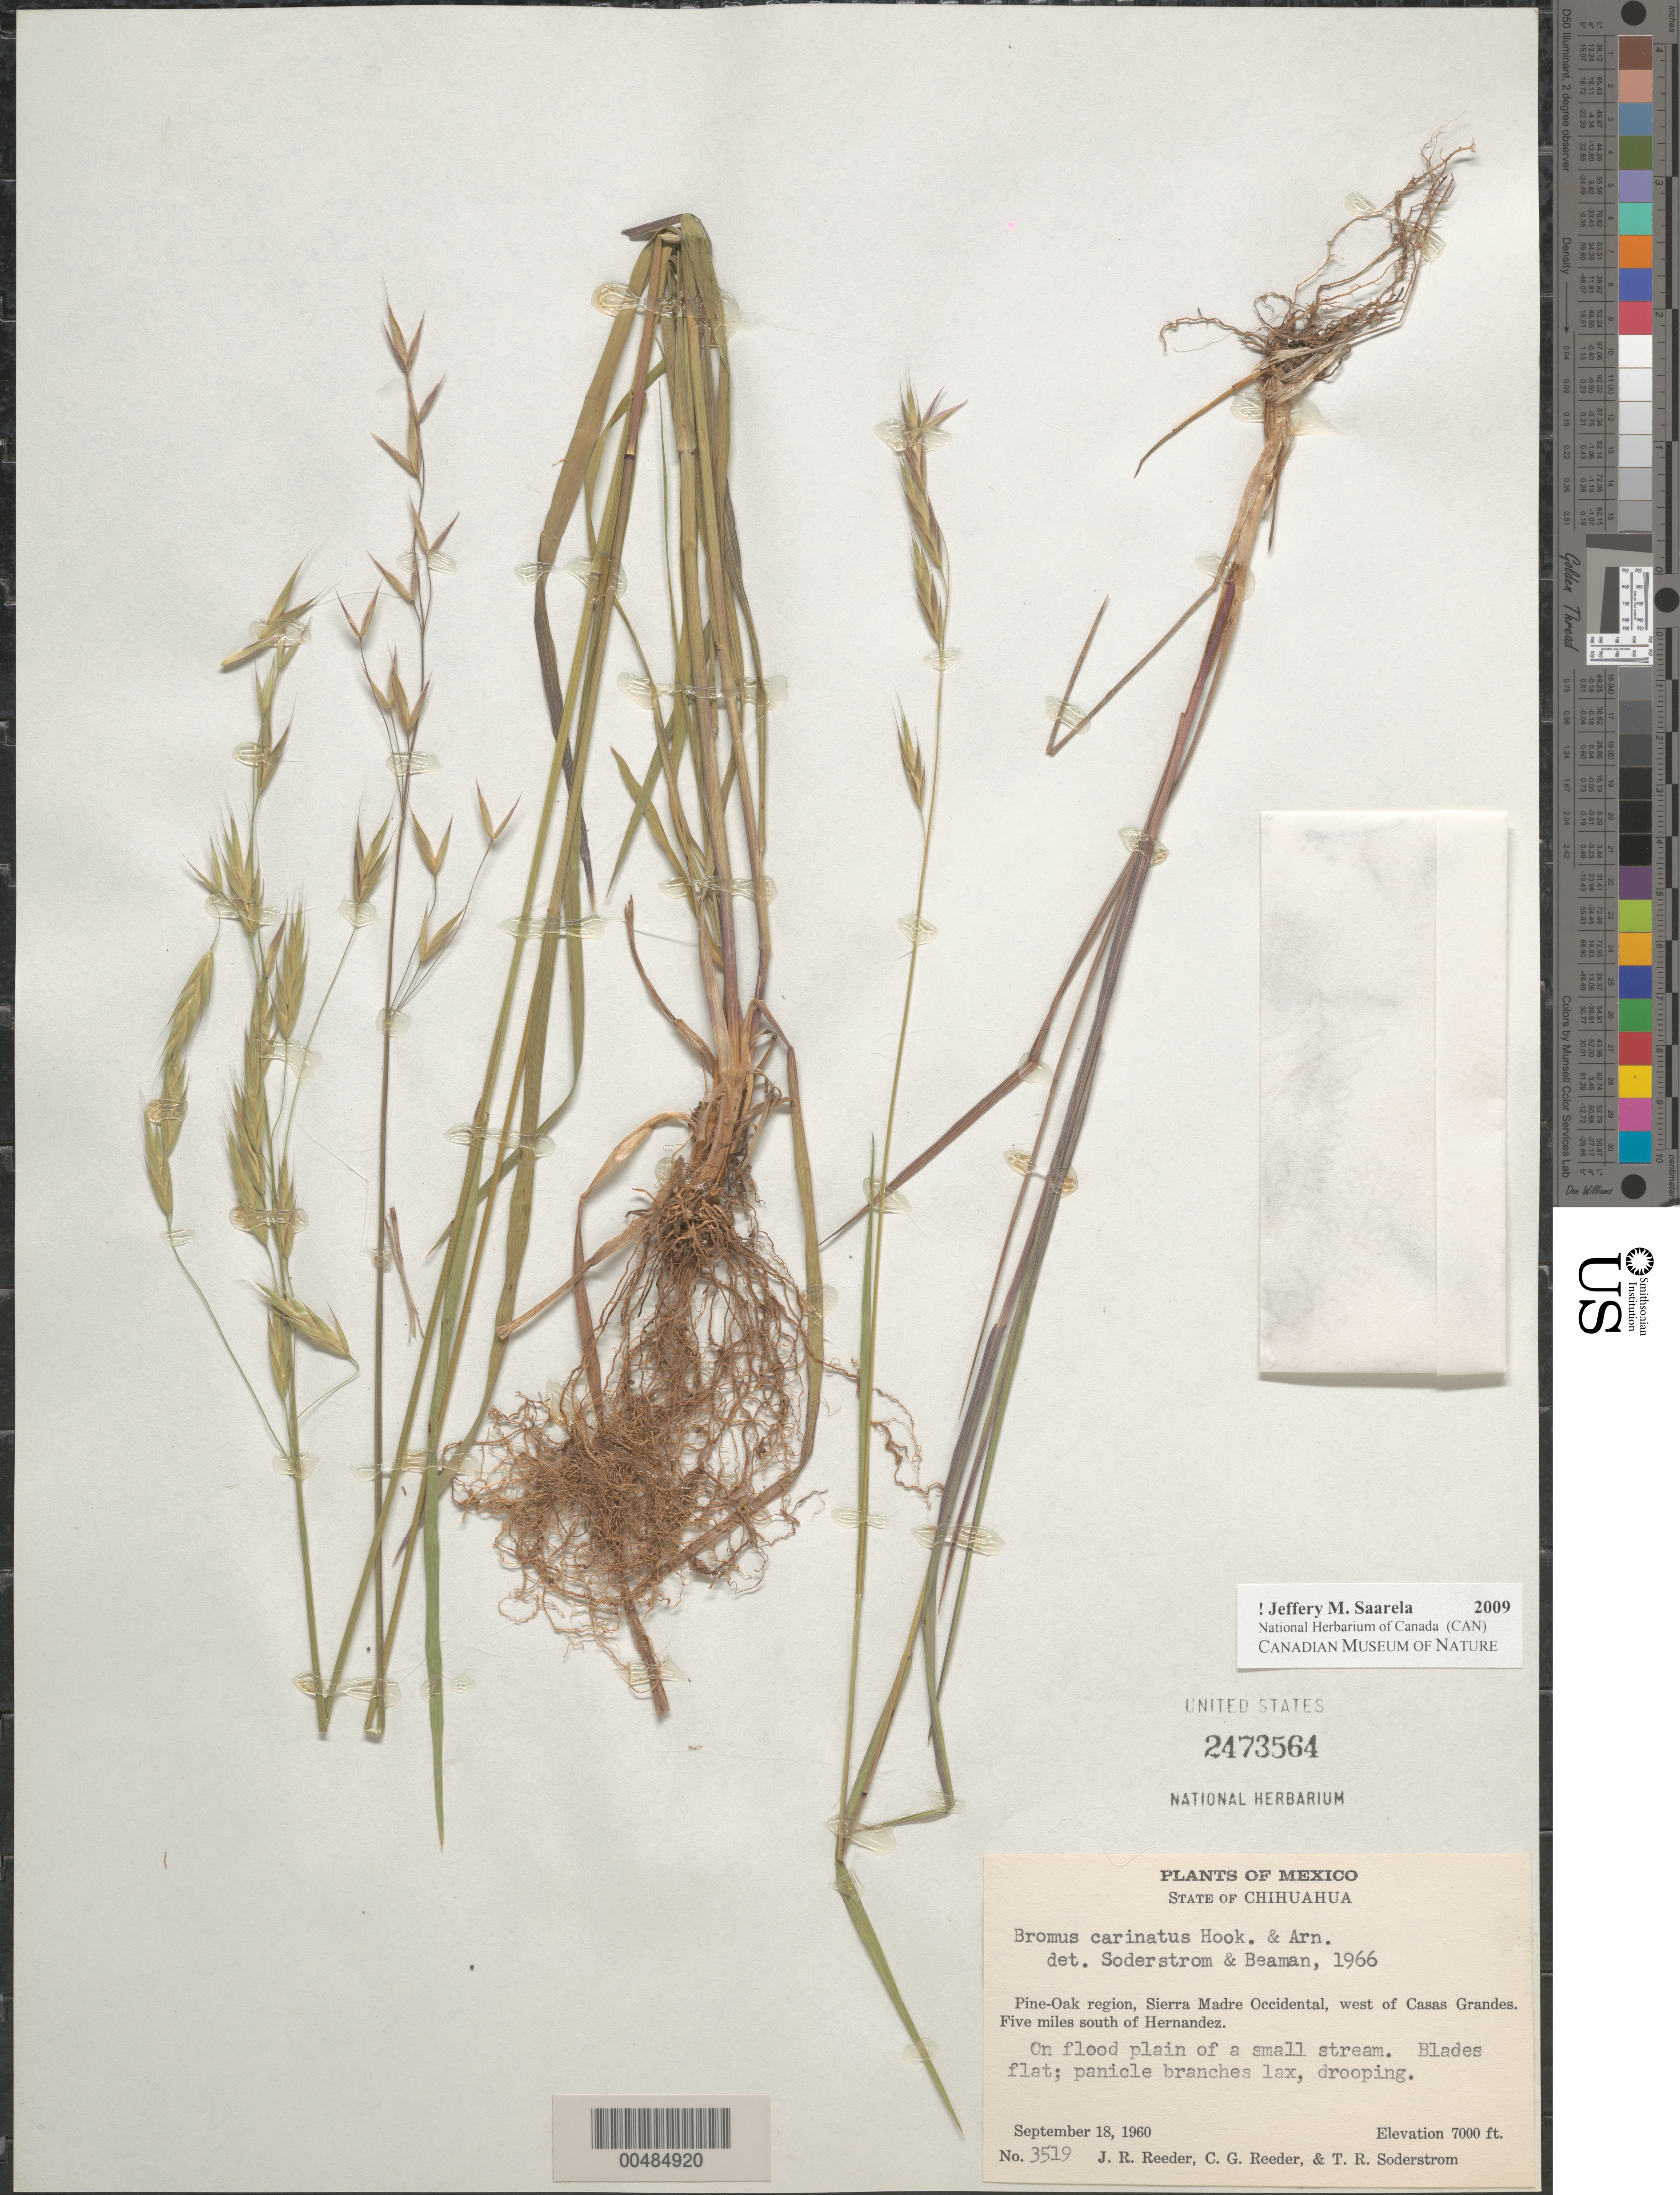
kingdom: Plantae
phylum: Tracheophyta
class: Liliopsida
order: Poales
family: Poaceae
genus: Bromus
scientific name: Bromus carinatus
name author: Hook. & Arn.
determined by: Soderstrom, T. R.; Beaman, J. H.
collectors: J. R. Reeder, C. G. Reeder & T. R. Soderstrom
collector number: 3519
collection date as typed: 18 Sep 1960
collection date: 1960-09-18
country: Mexico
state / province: Chihuahua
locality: Sierra Madre Occidental, W of Casas Grandes, 5 mi S of Hernandez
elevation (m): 2134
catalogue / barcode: US 2473564